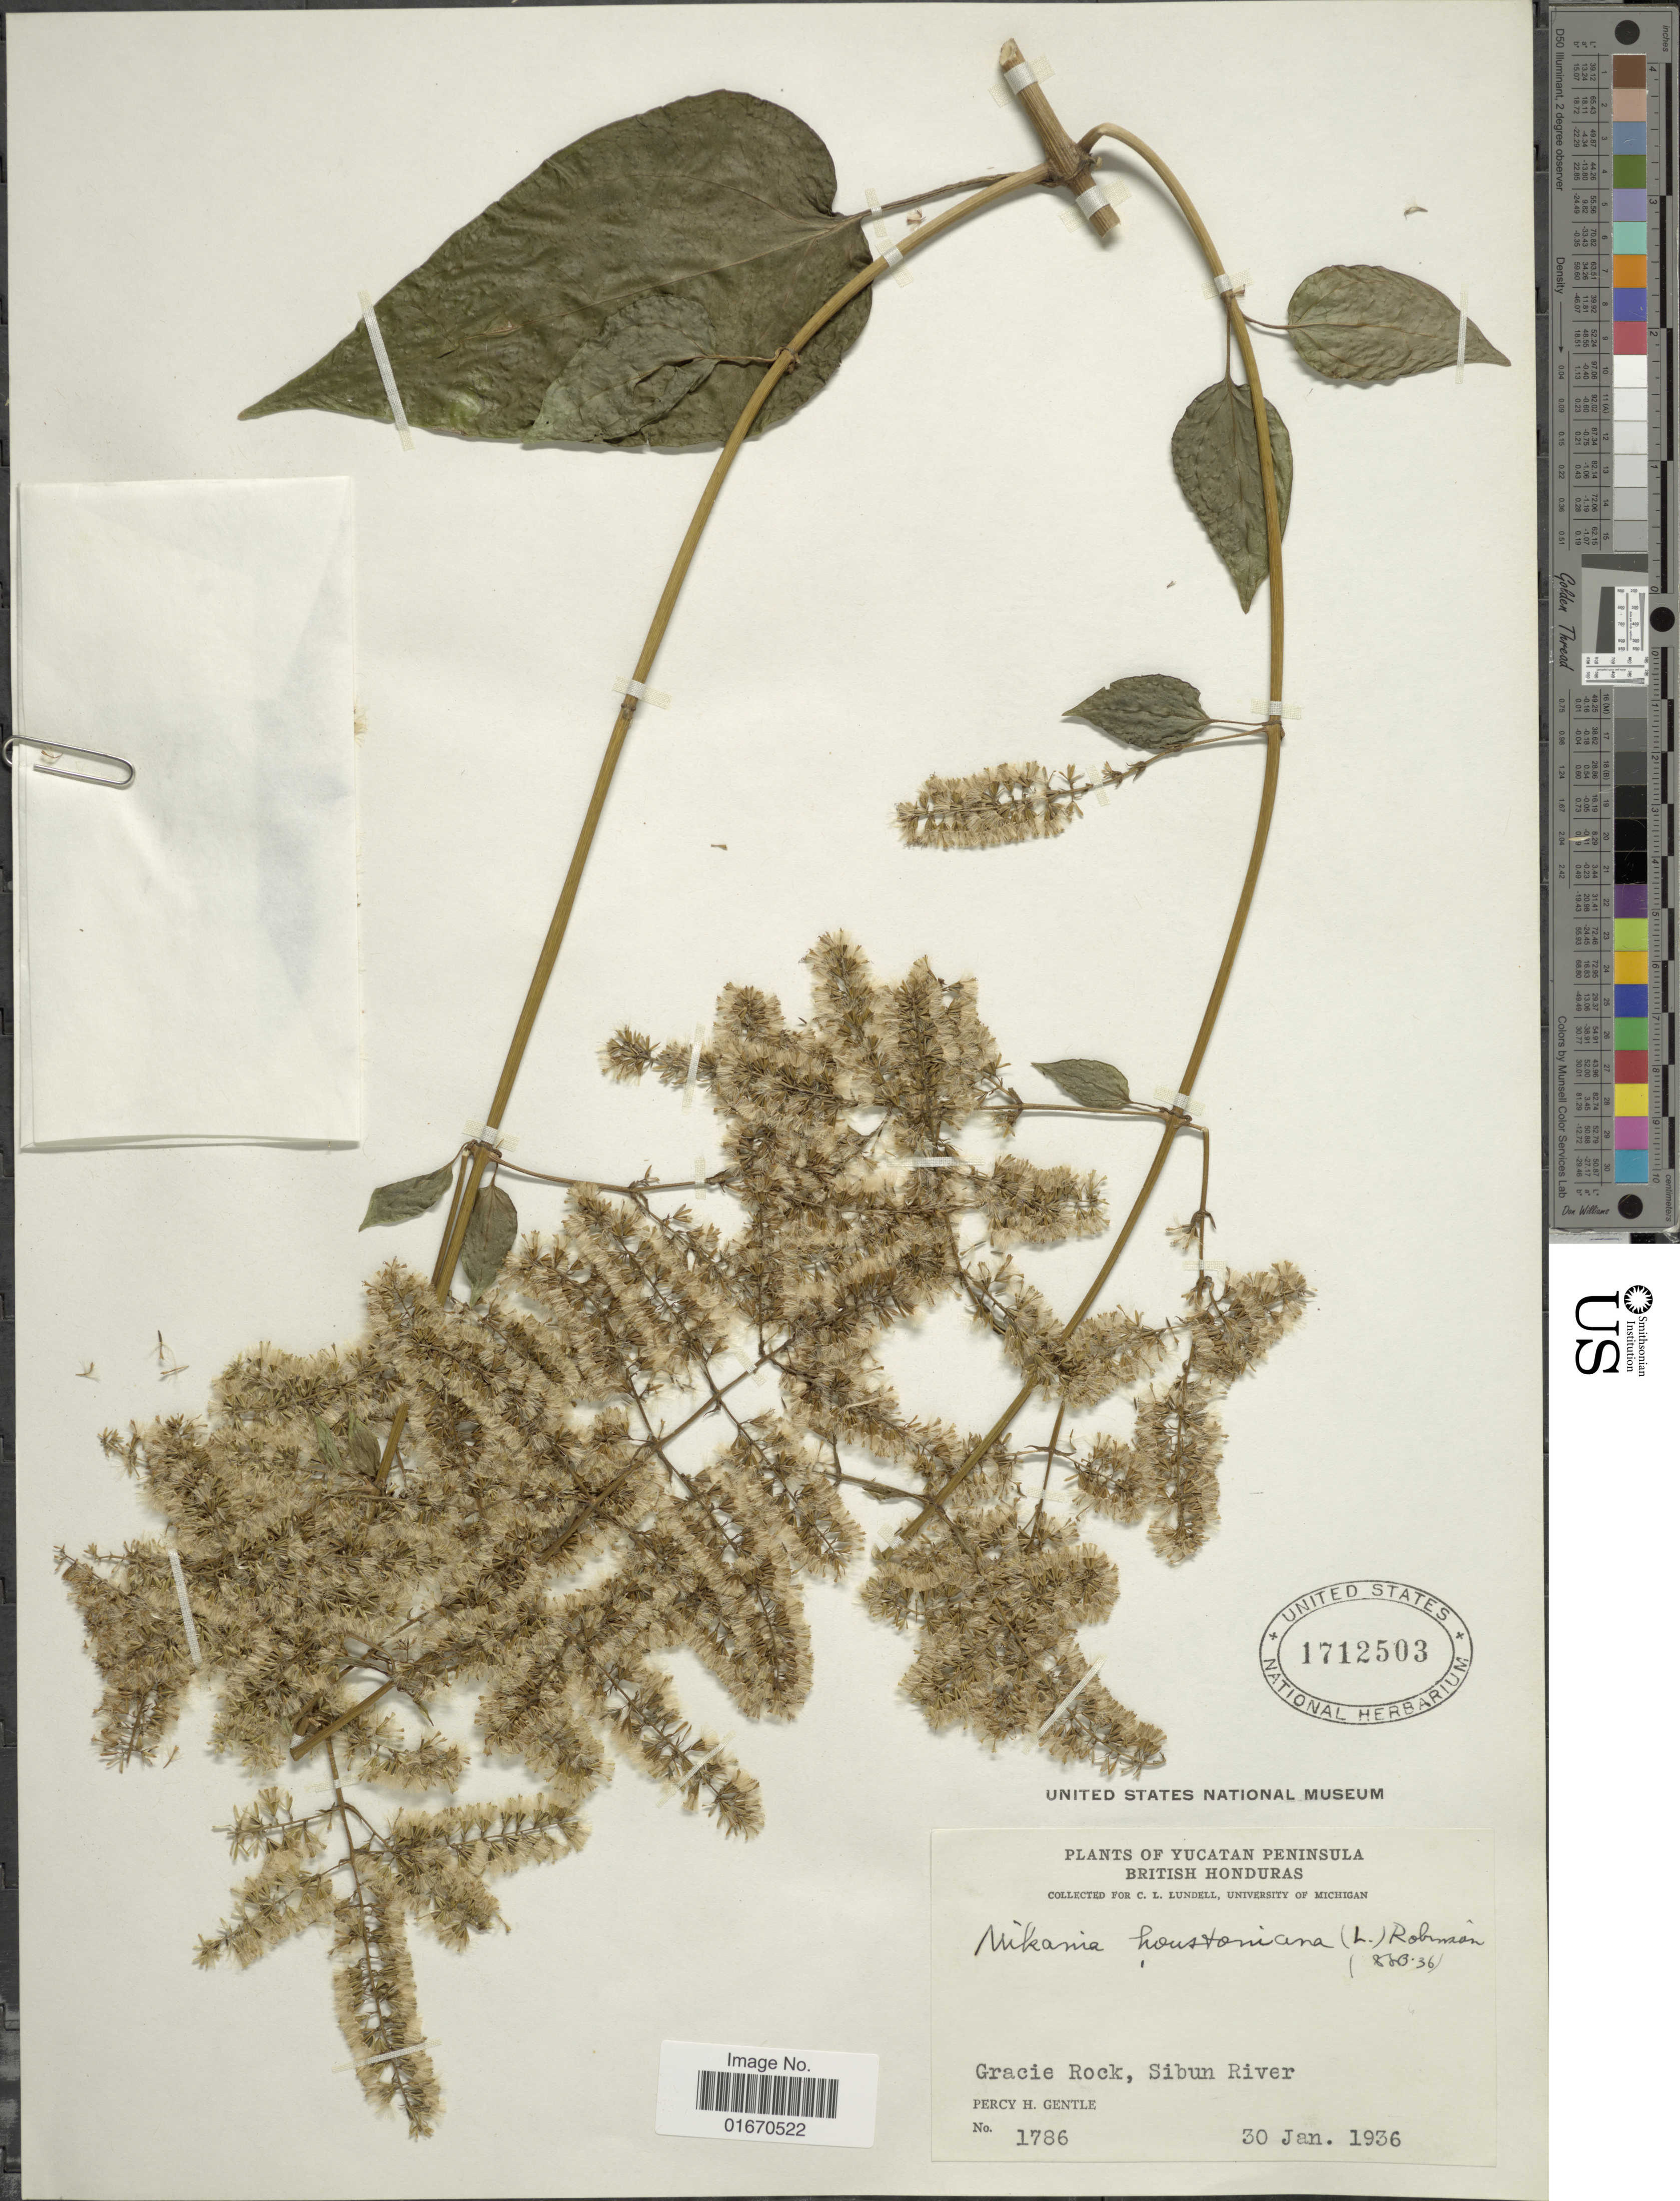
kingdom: Plantae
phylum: Tracheophyta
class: Magnoliopsida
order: Asterales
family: Asteraceae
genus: Mikania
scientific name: Mikania houstoniana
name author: (L.) B.L. Rob.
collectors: P. H. Gentle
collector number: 1786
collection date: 1936-01-30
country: Belize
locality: Yucatan Peninsula, British Honduras, Gracie Rock, Sibun River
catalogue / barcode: US 1712503